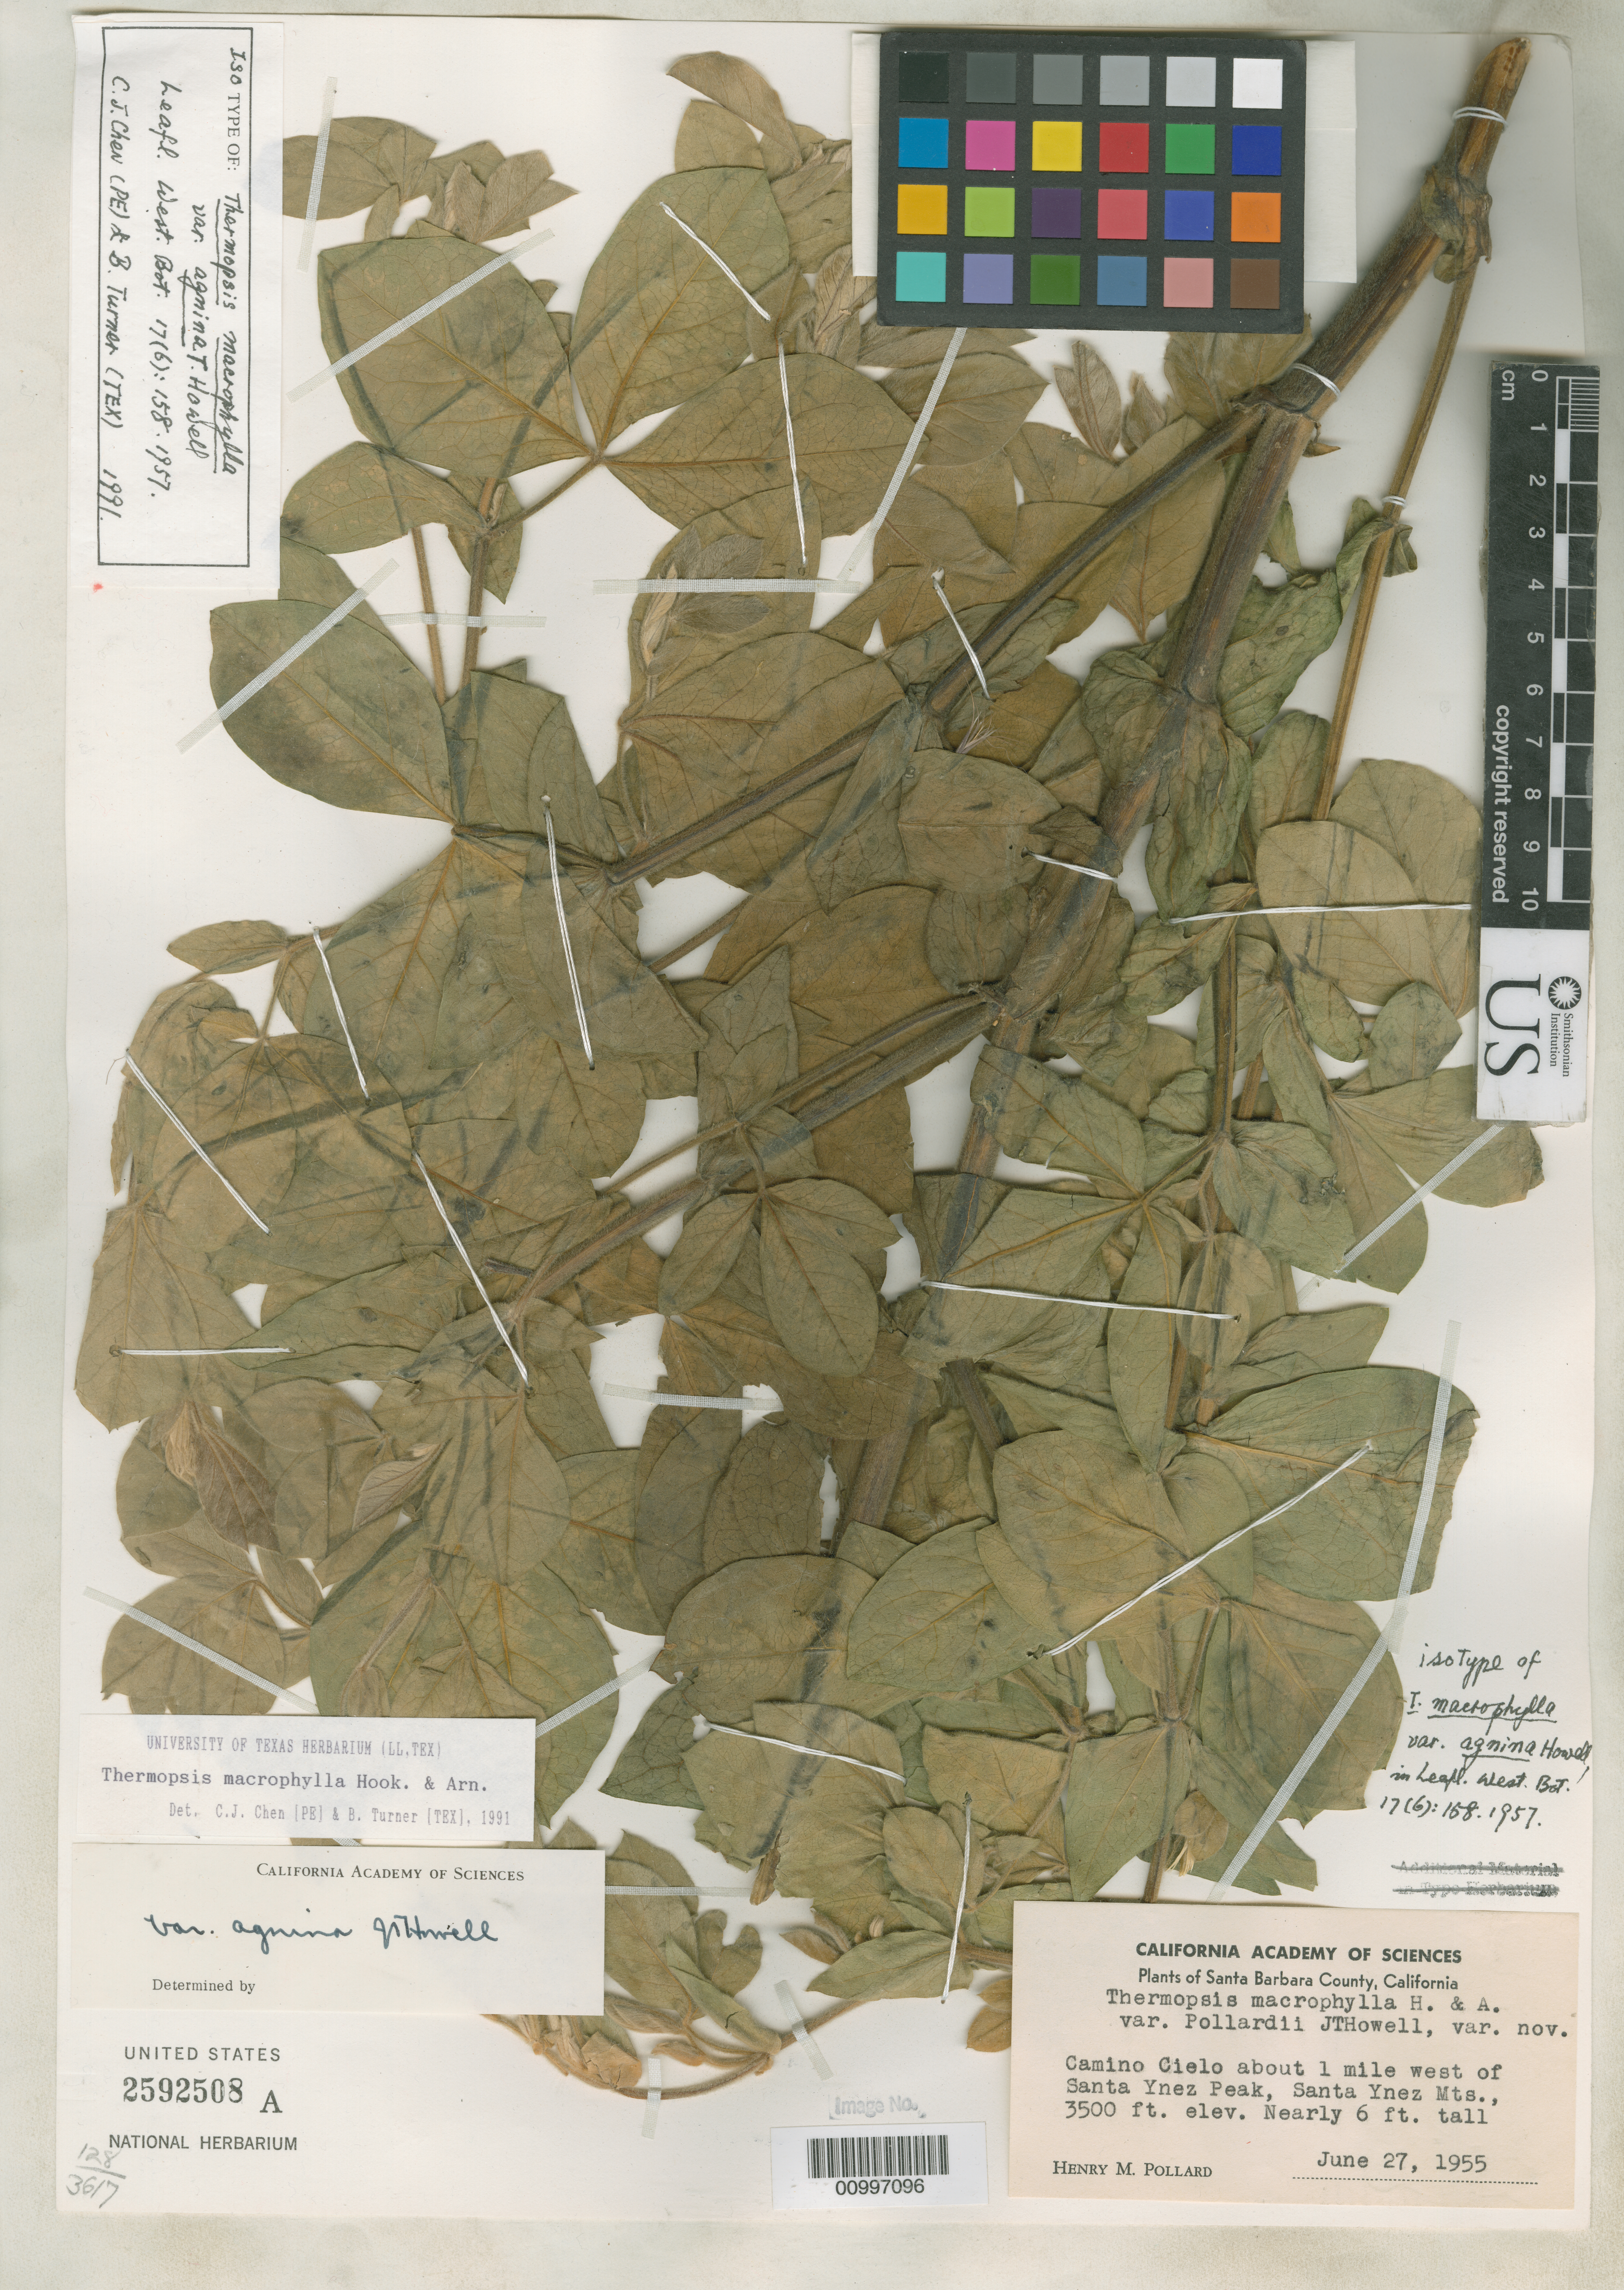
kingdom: Plantae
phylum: Tracheophyta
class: Magnoliopsida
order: Fabales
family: Fabaceae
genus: Thermopsis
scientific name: Thermopsis macrophylla var. agnina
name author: J.T. Howell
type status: Isotype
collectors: C. L. Pollard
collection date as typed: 27 Jun 1955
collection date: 1955-06-27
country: United States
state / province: California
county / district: Santa Barbara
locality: Camino Cielo about 1 mile west of Santa Ynez Peak, Santa Ynez Mts.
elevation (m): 1067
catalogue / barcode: US 2592508A